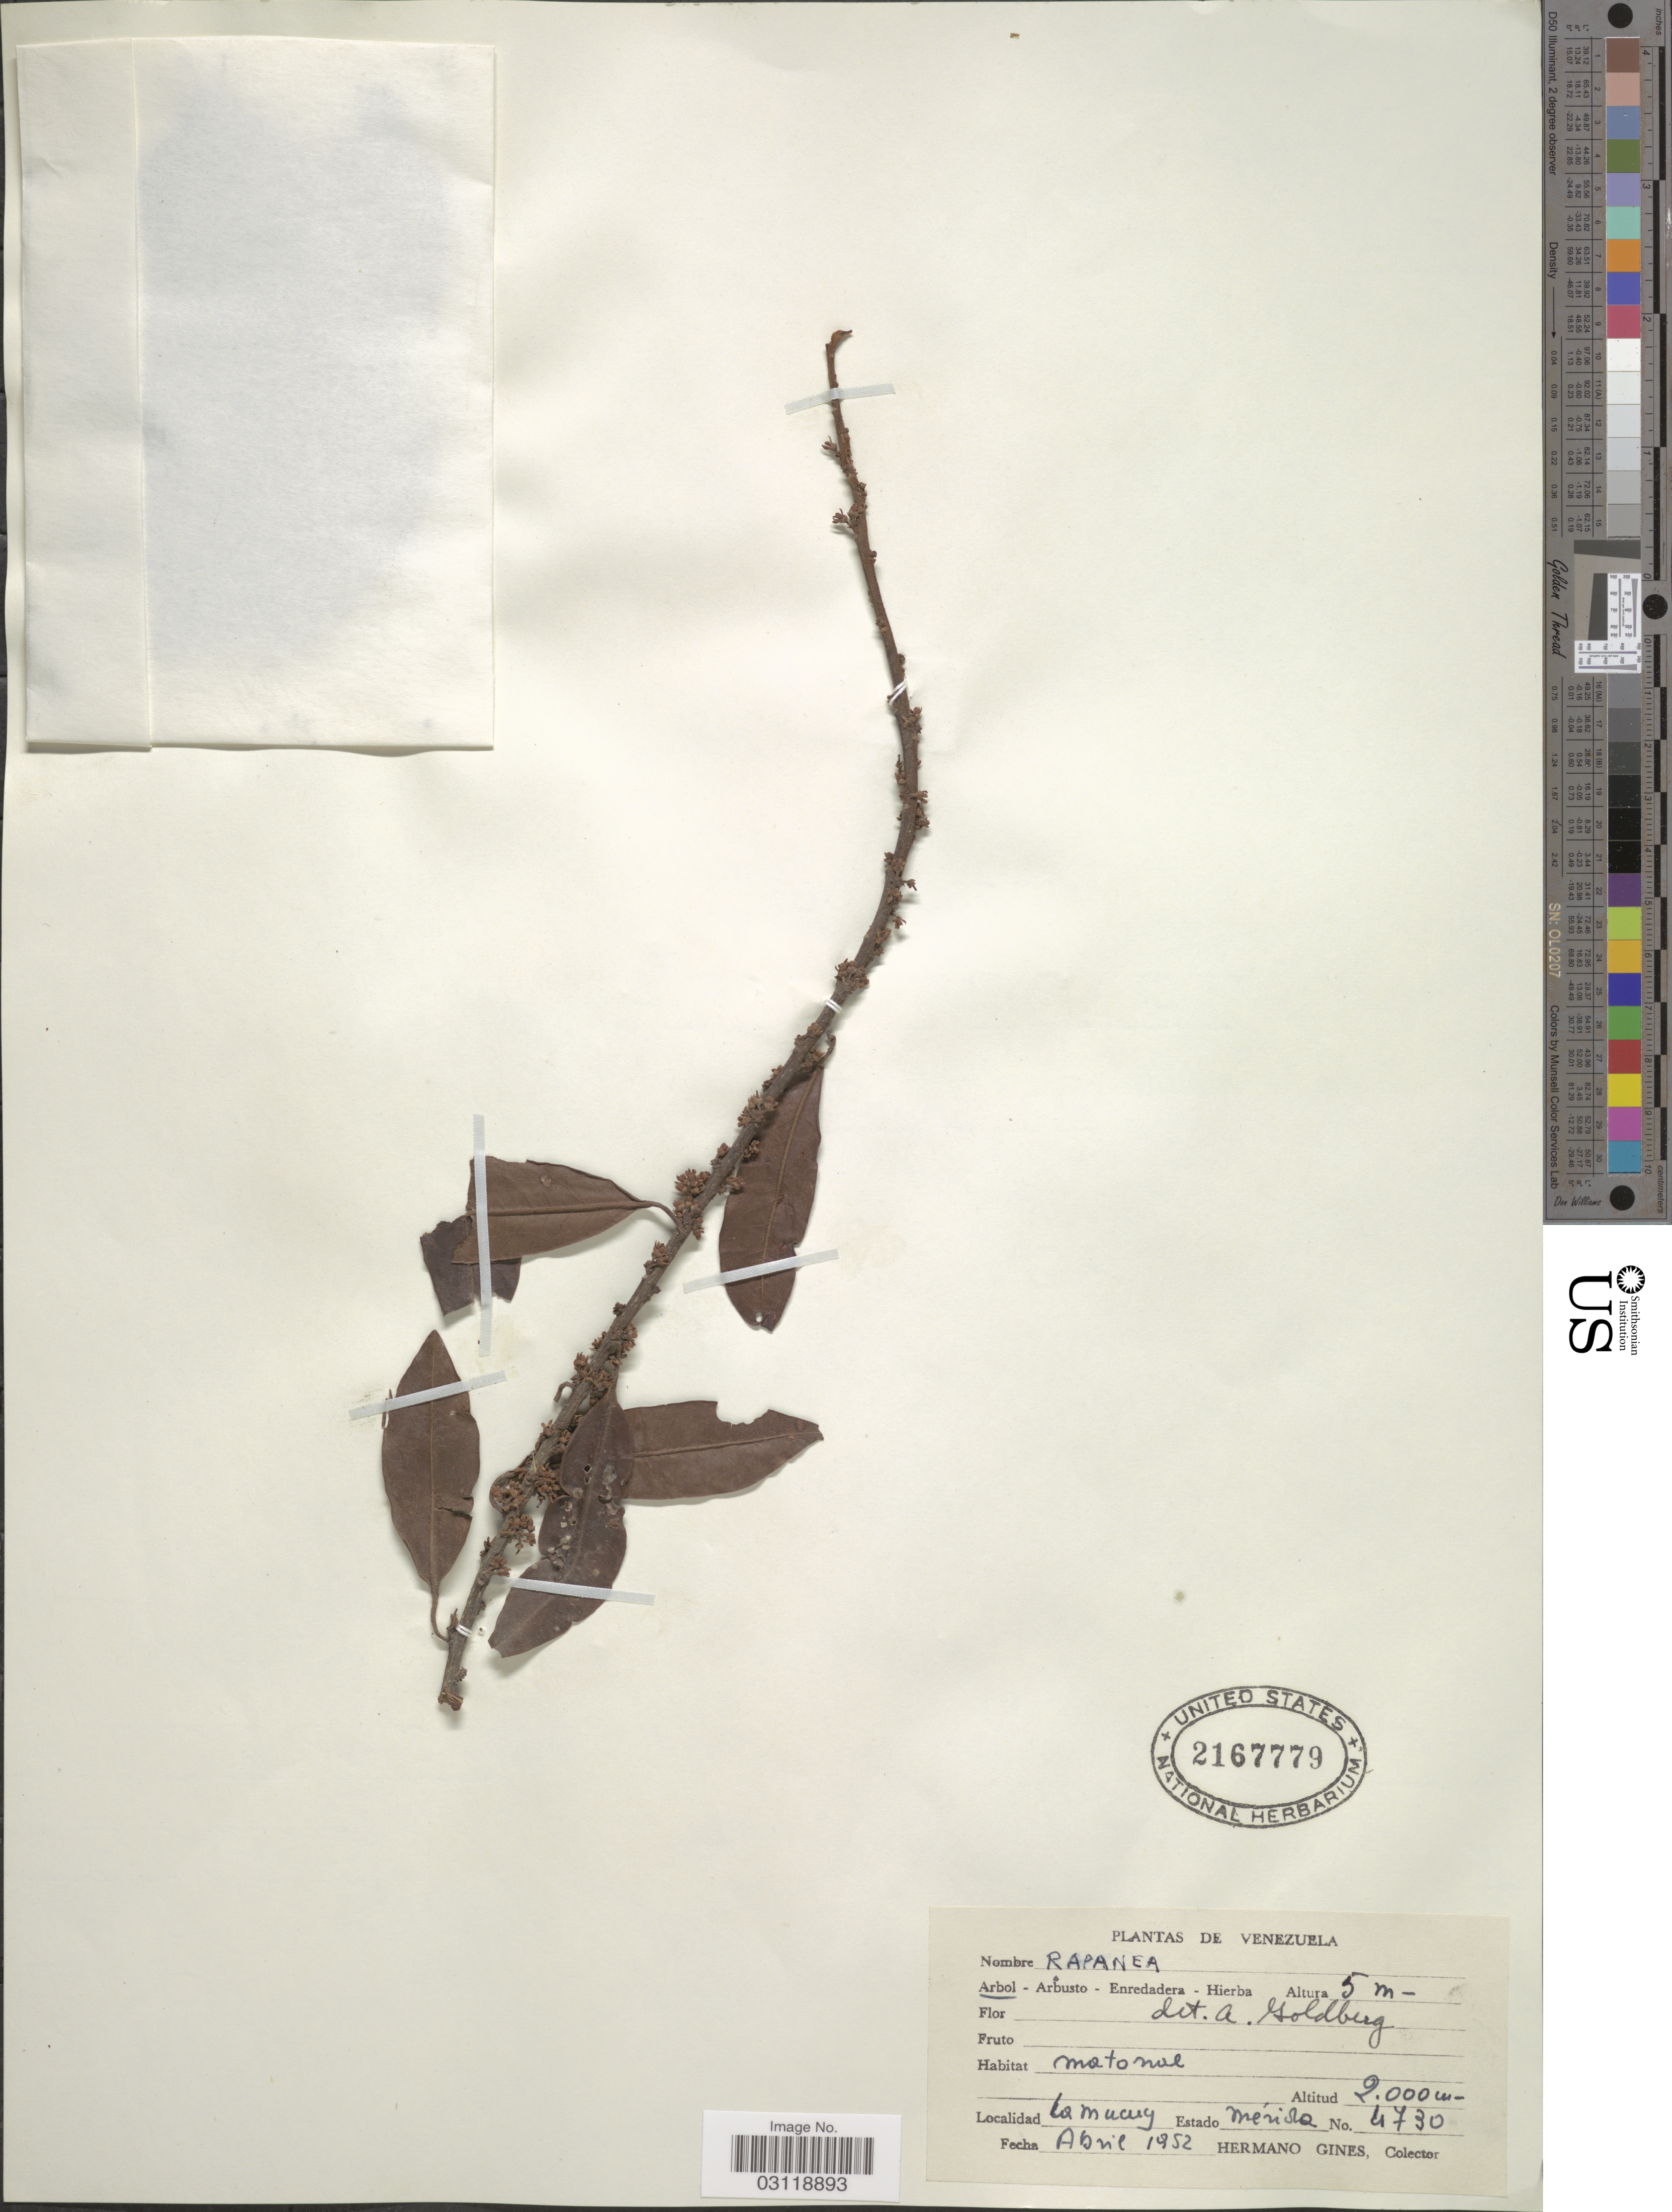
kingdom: Plantae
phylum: Tracheophyta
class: Magnoliopsida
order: Ericales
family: Primulaceae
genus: Rapanea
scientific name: Rapanea sp.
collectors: Bro. Gines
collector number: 4730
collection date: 1952-04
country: Venezuela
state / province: Mérida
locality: La Mucuy.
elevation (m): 2000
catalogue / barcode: US 2167779